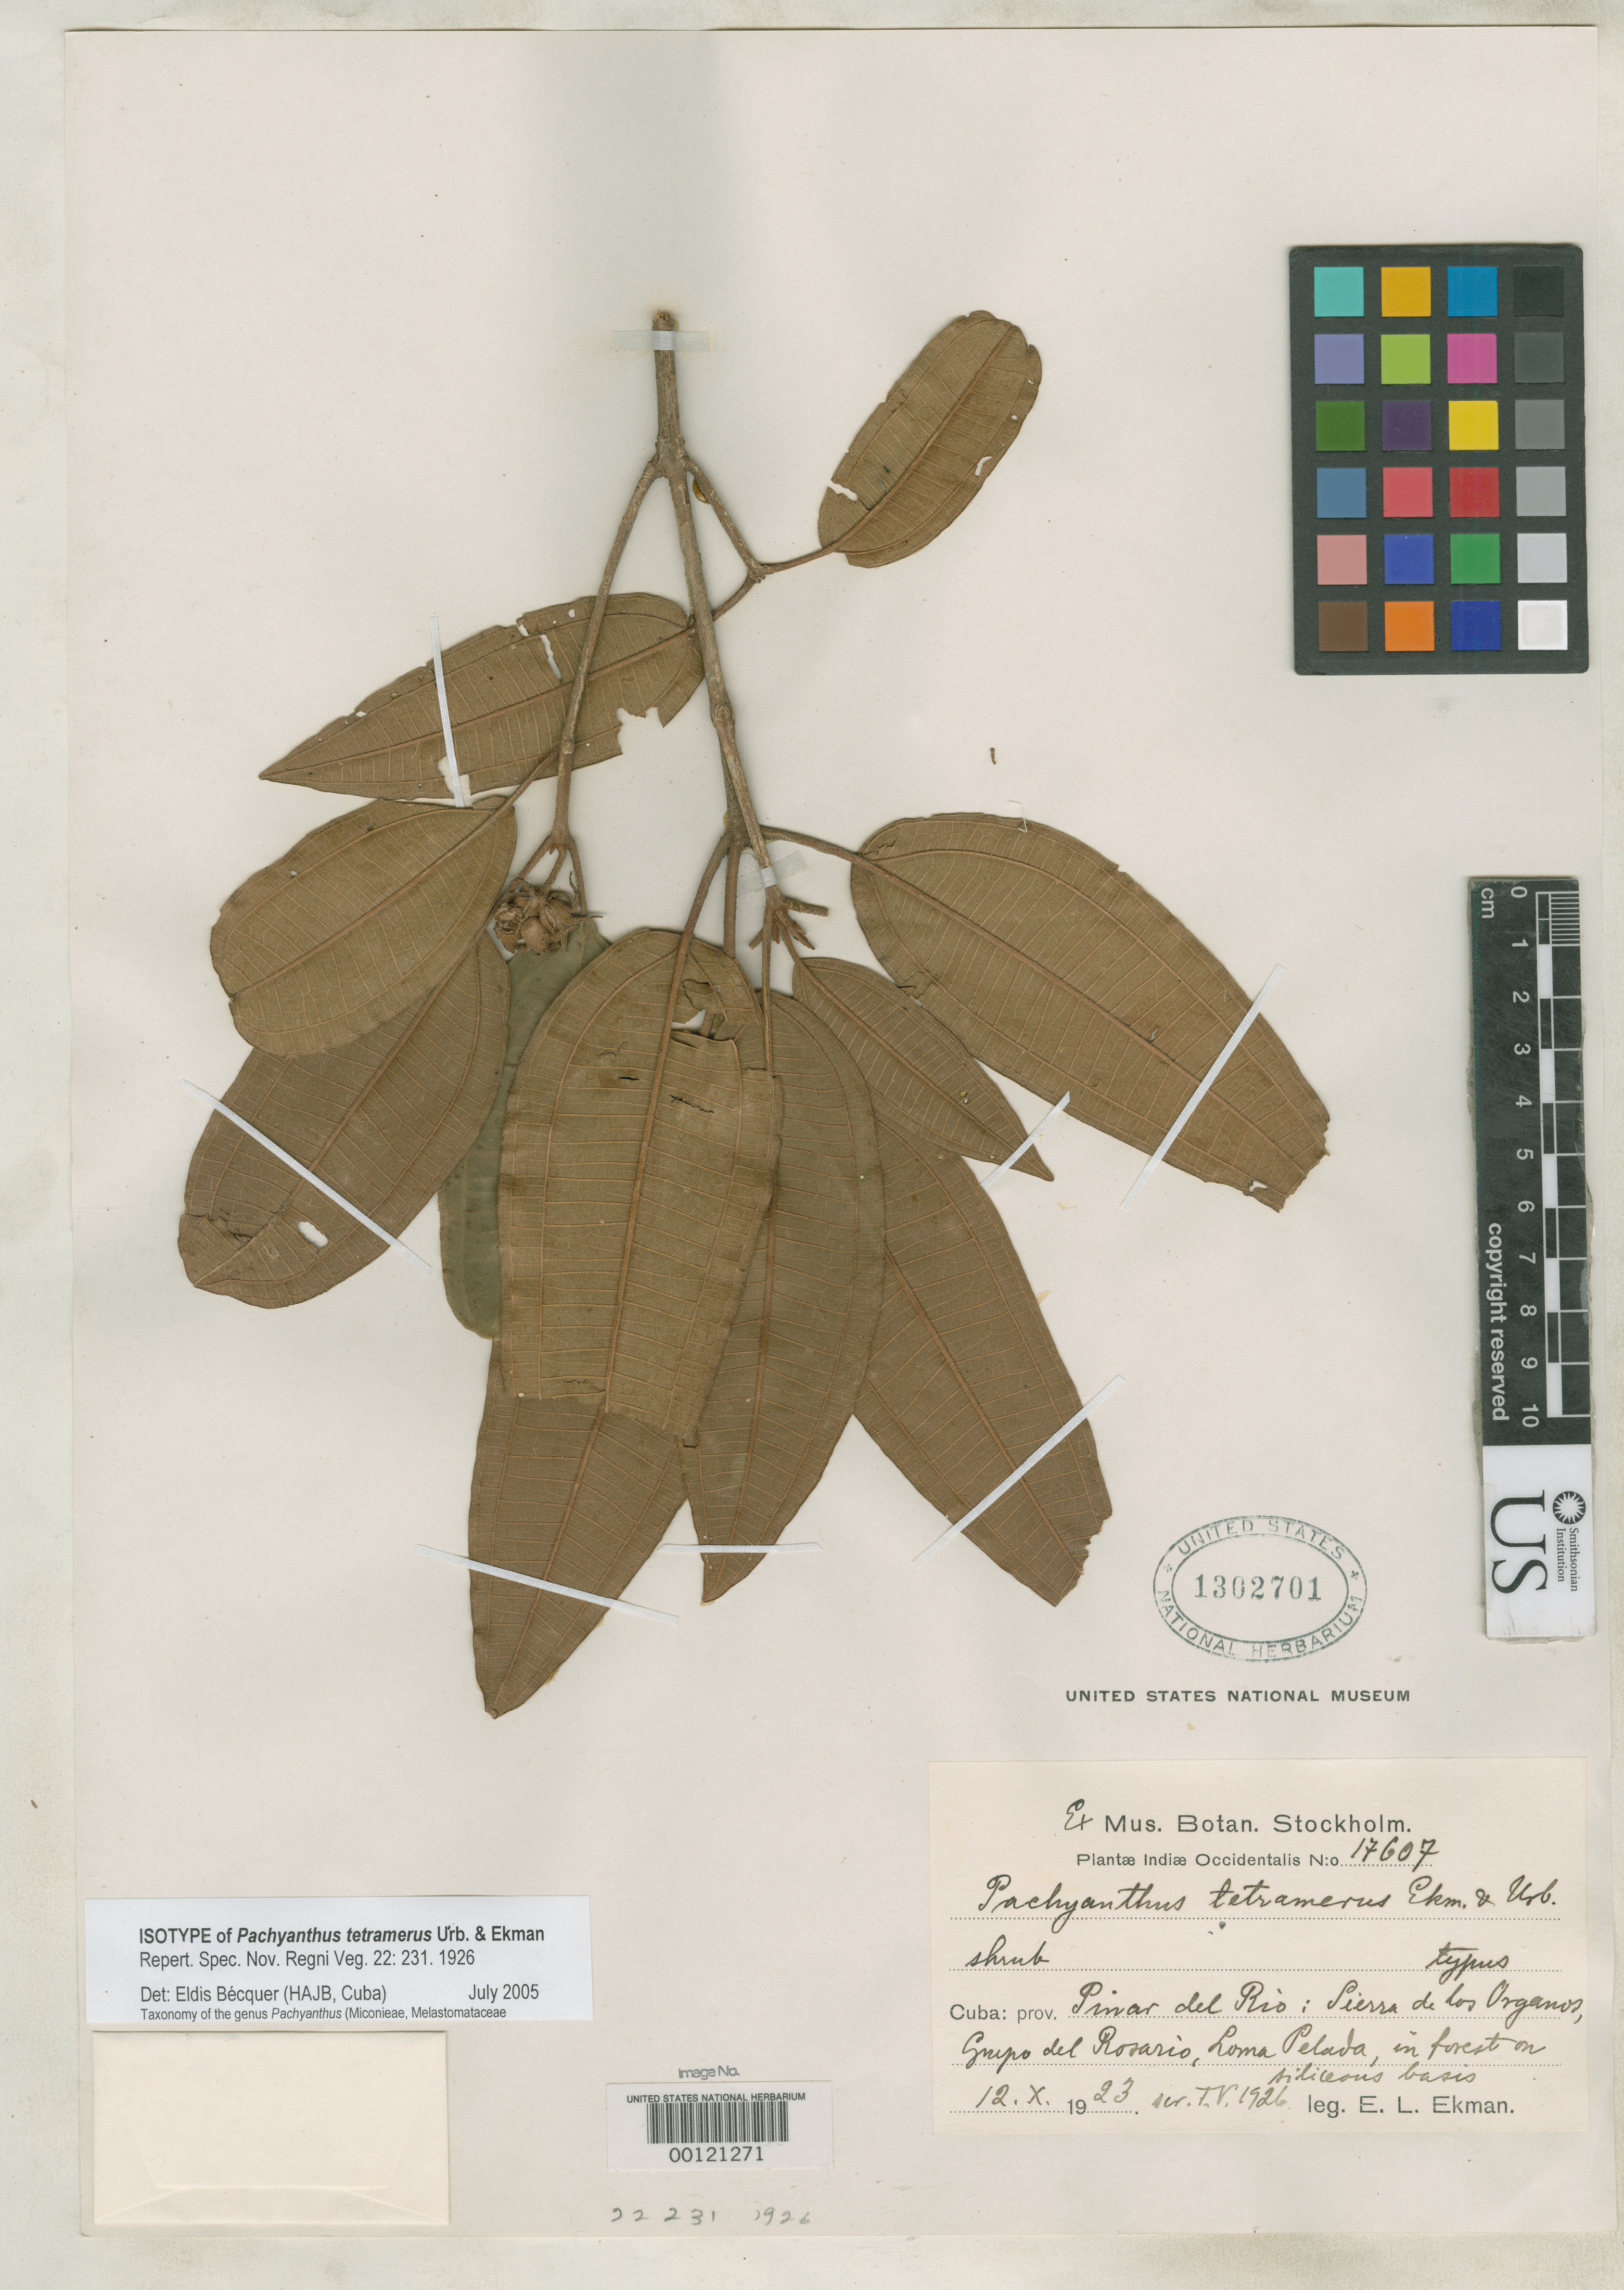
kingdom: Plantae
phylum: Tracheophyta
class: Magnoliopsida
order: Myrtales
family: Melastomataceae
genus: Pachyanthus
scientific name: Pachyanthus tetramerus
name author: Urb. & Ekman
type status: Isotype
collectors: E. L. Ekman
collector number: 17607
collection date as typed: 12 Oct 1923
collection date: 1923-10-12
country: Cuba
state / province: Pinar del Río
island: Greater Antilles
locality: Sierra de Los Organos, Grupo del Rosario.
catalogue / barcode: US 1302701